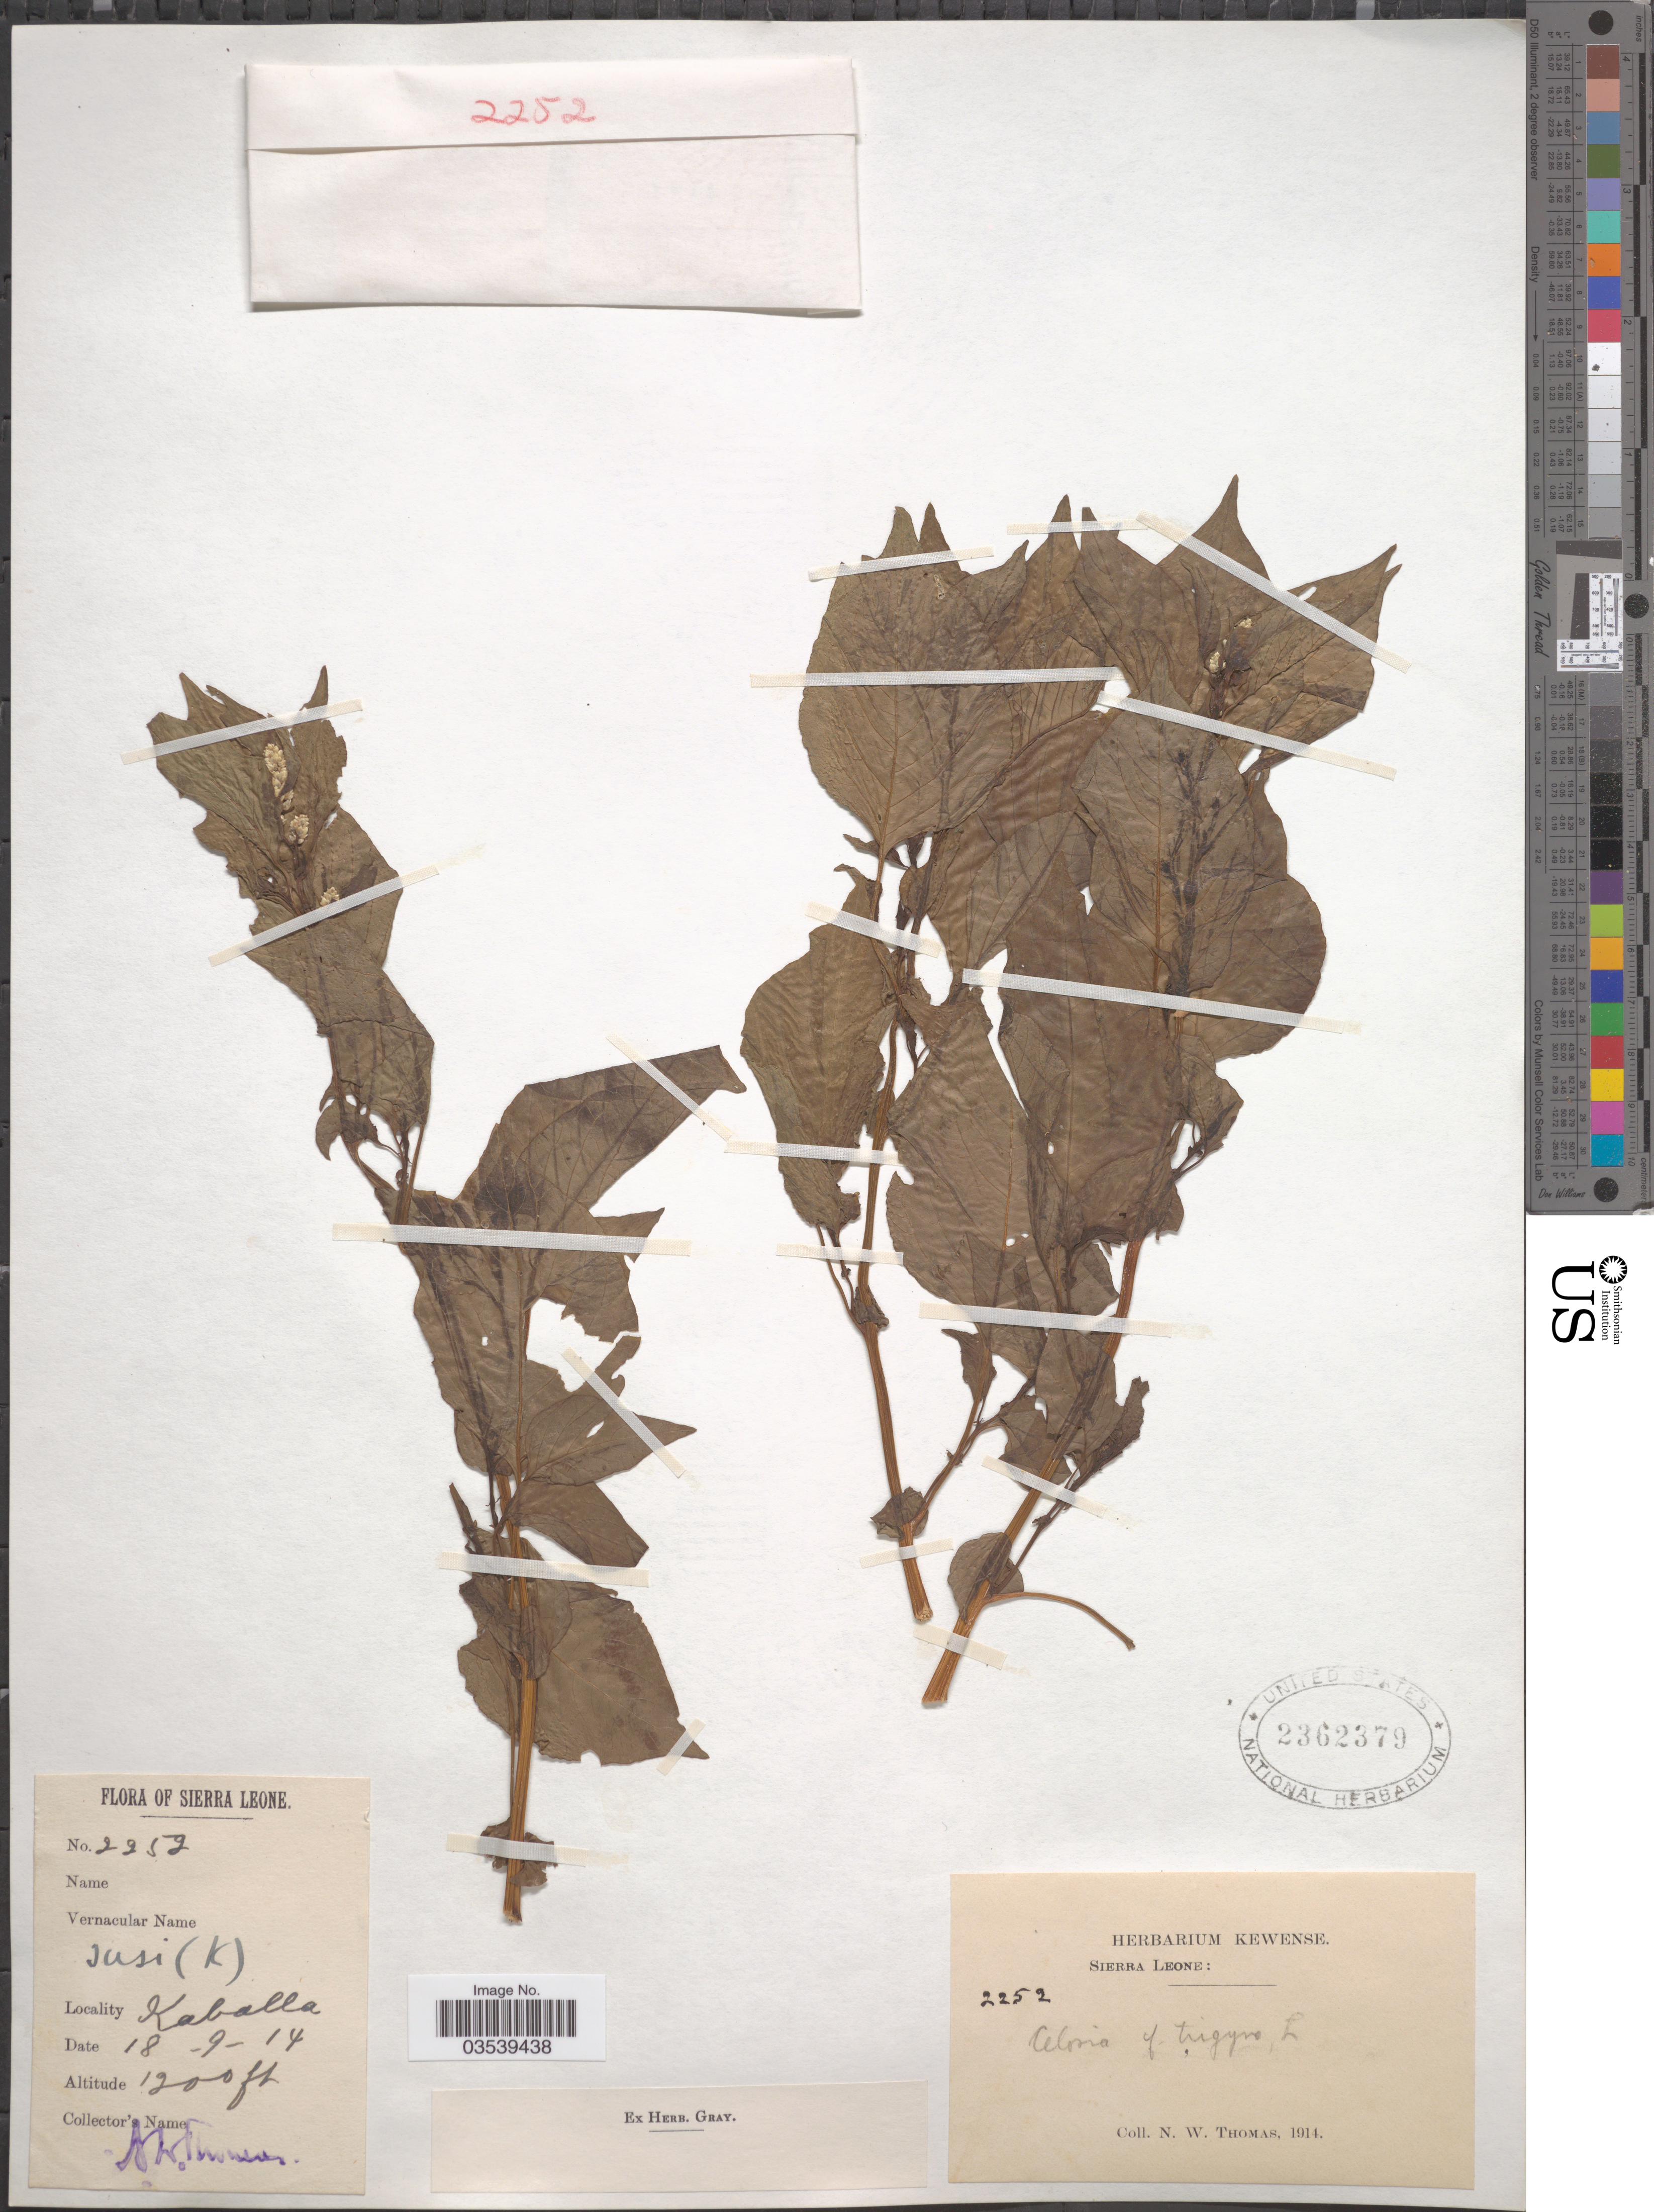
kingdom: Plantae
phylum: Tracheophyta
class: Magnoliopsida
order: Caryophyllales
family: Amaranthaceae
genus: Celosia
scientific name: Celosia trigyna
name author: L.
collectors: N. Thomas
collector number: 2252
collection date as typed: Transcribed d/m/y: 18/9/14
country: Sierra Leone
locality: Kaballa.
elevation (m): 366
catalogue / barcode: US 2362379